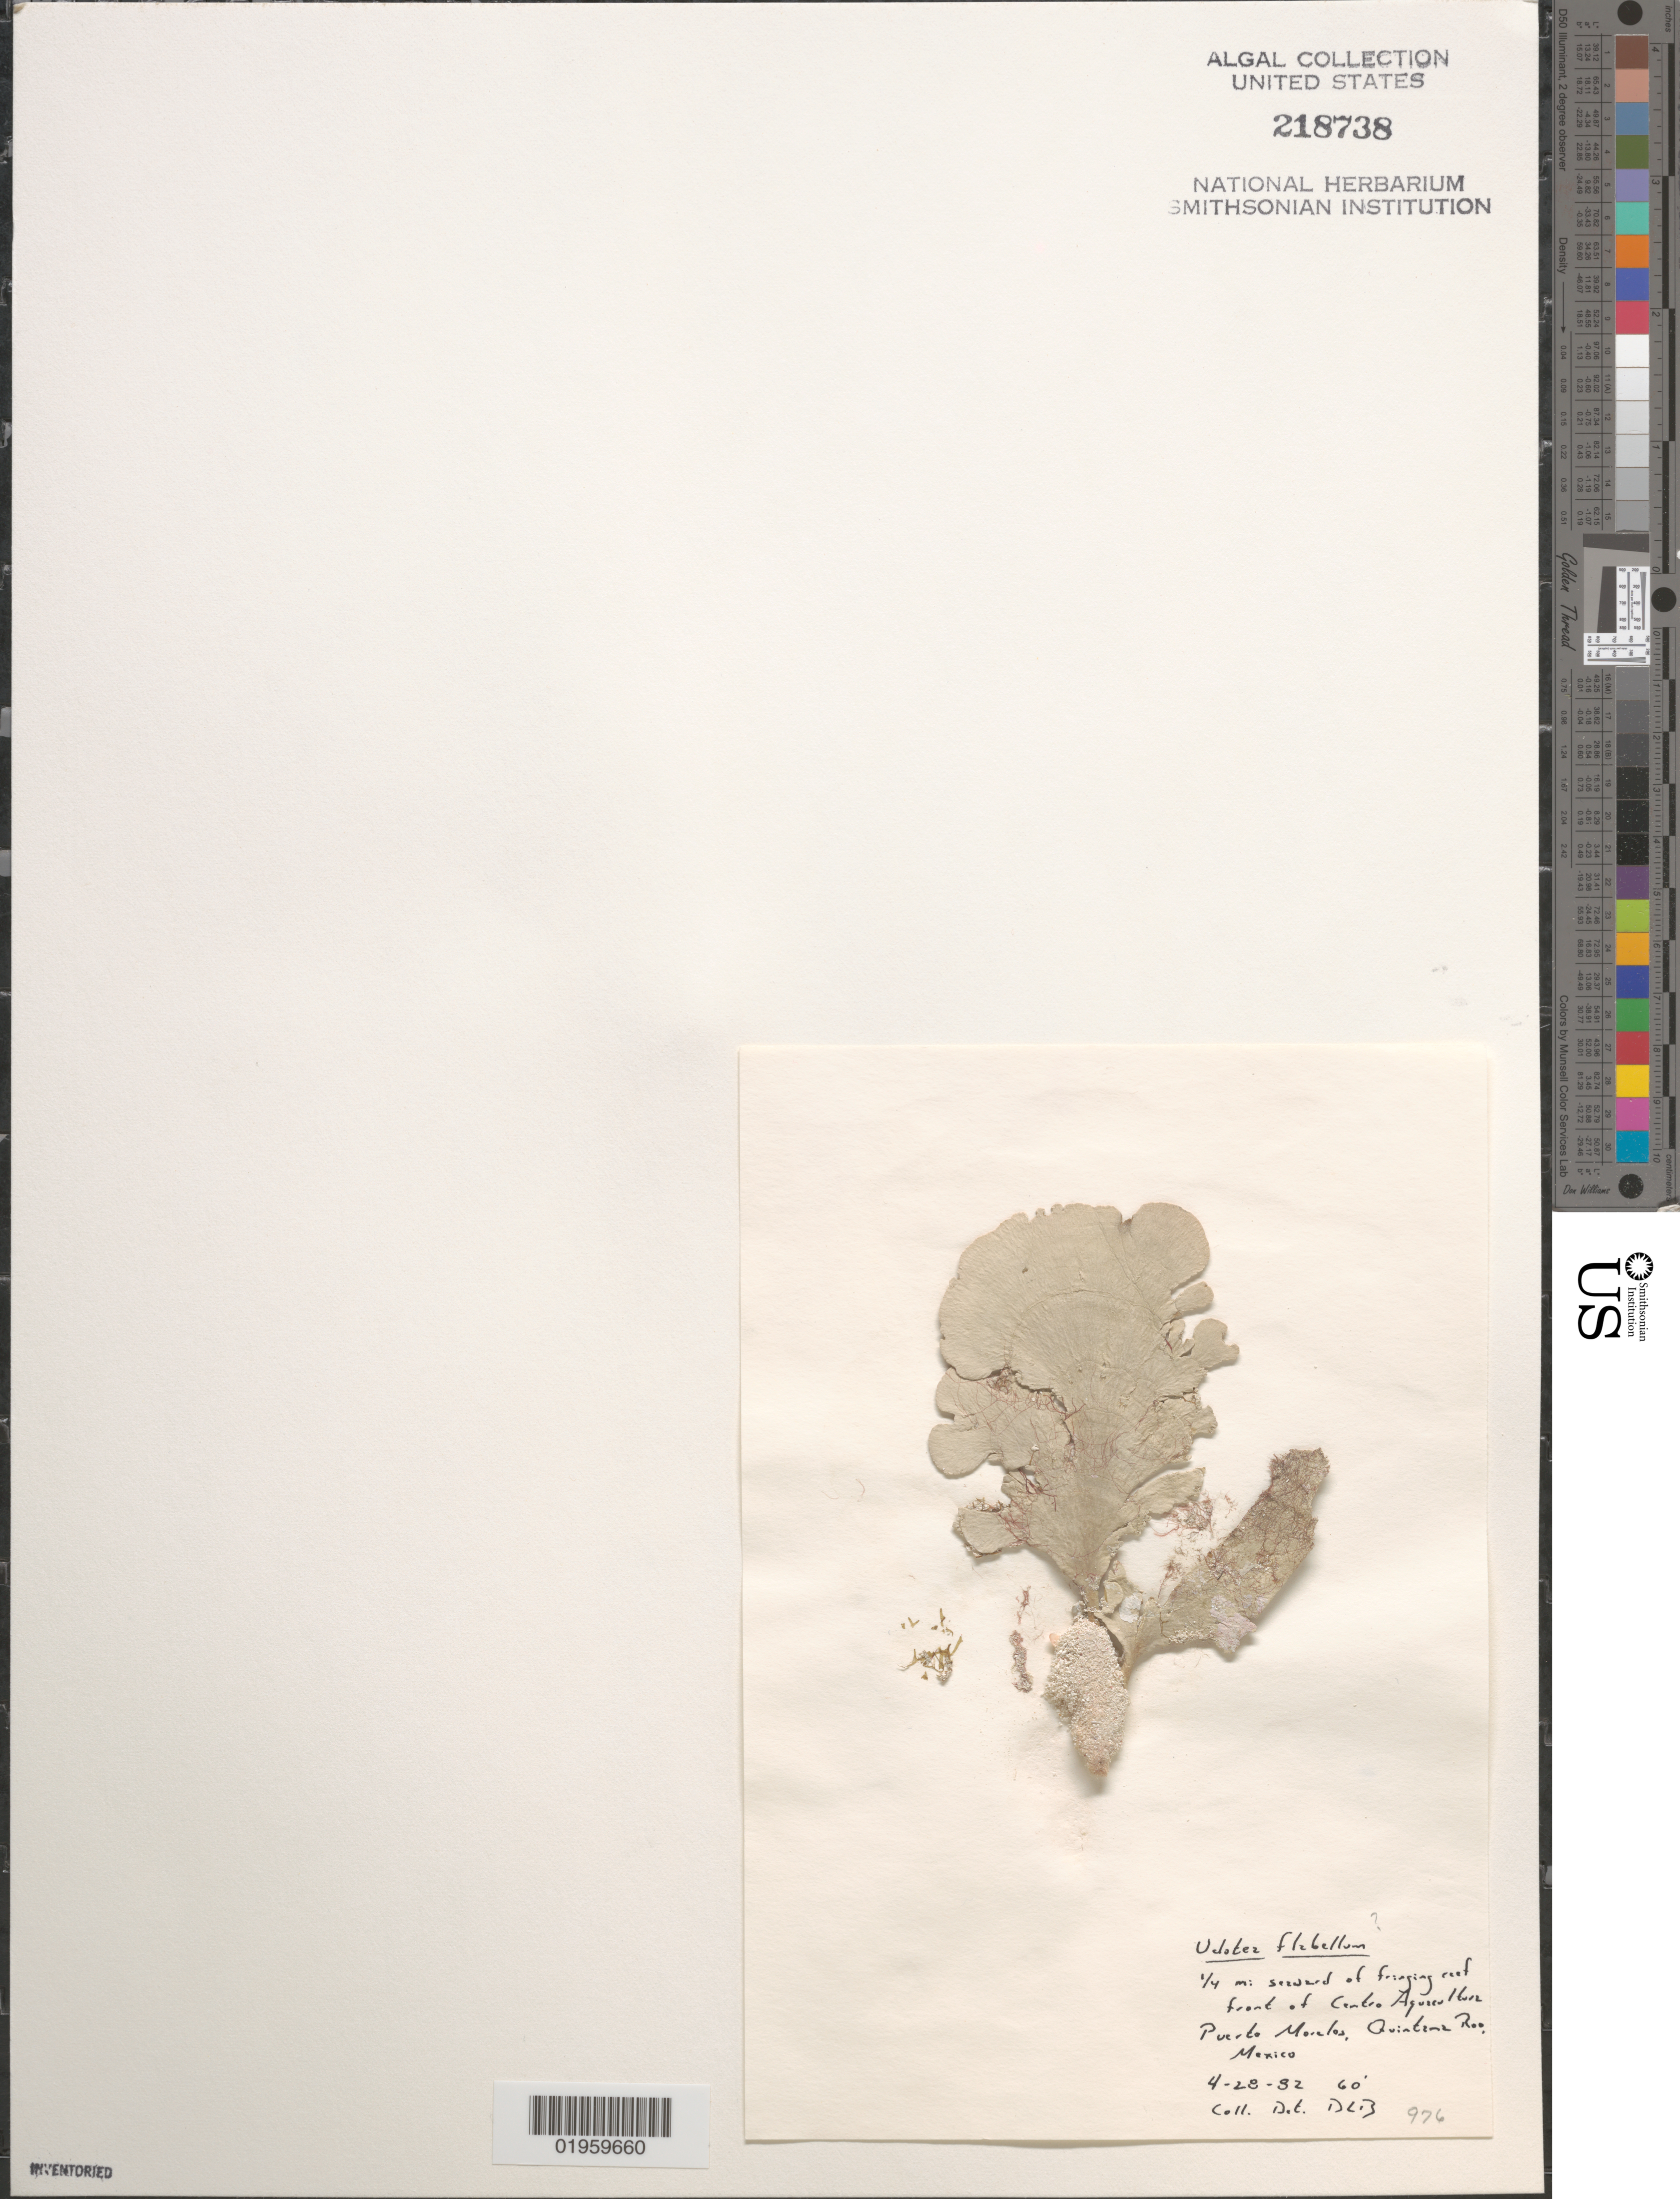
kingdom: Plantae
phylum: Chlorophyta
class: Ulvophyceae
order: Bryopsidales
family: Udoteaceae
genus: Udotea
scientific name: Udotea flabellum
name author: (J. Ellis & Sol.) M. Howe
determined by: Ballantine, D. L.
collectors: D.L. Ballantine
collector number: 976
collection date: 1982-04-28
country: Mexico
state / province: Quintana Roo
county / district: Puerto Morelos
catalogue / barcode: US 218738